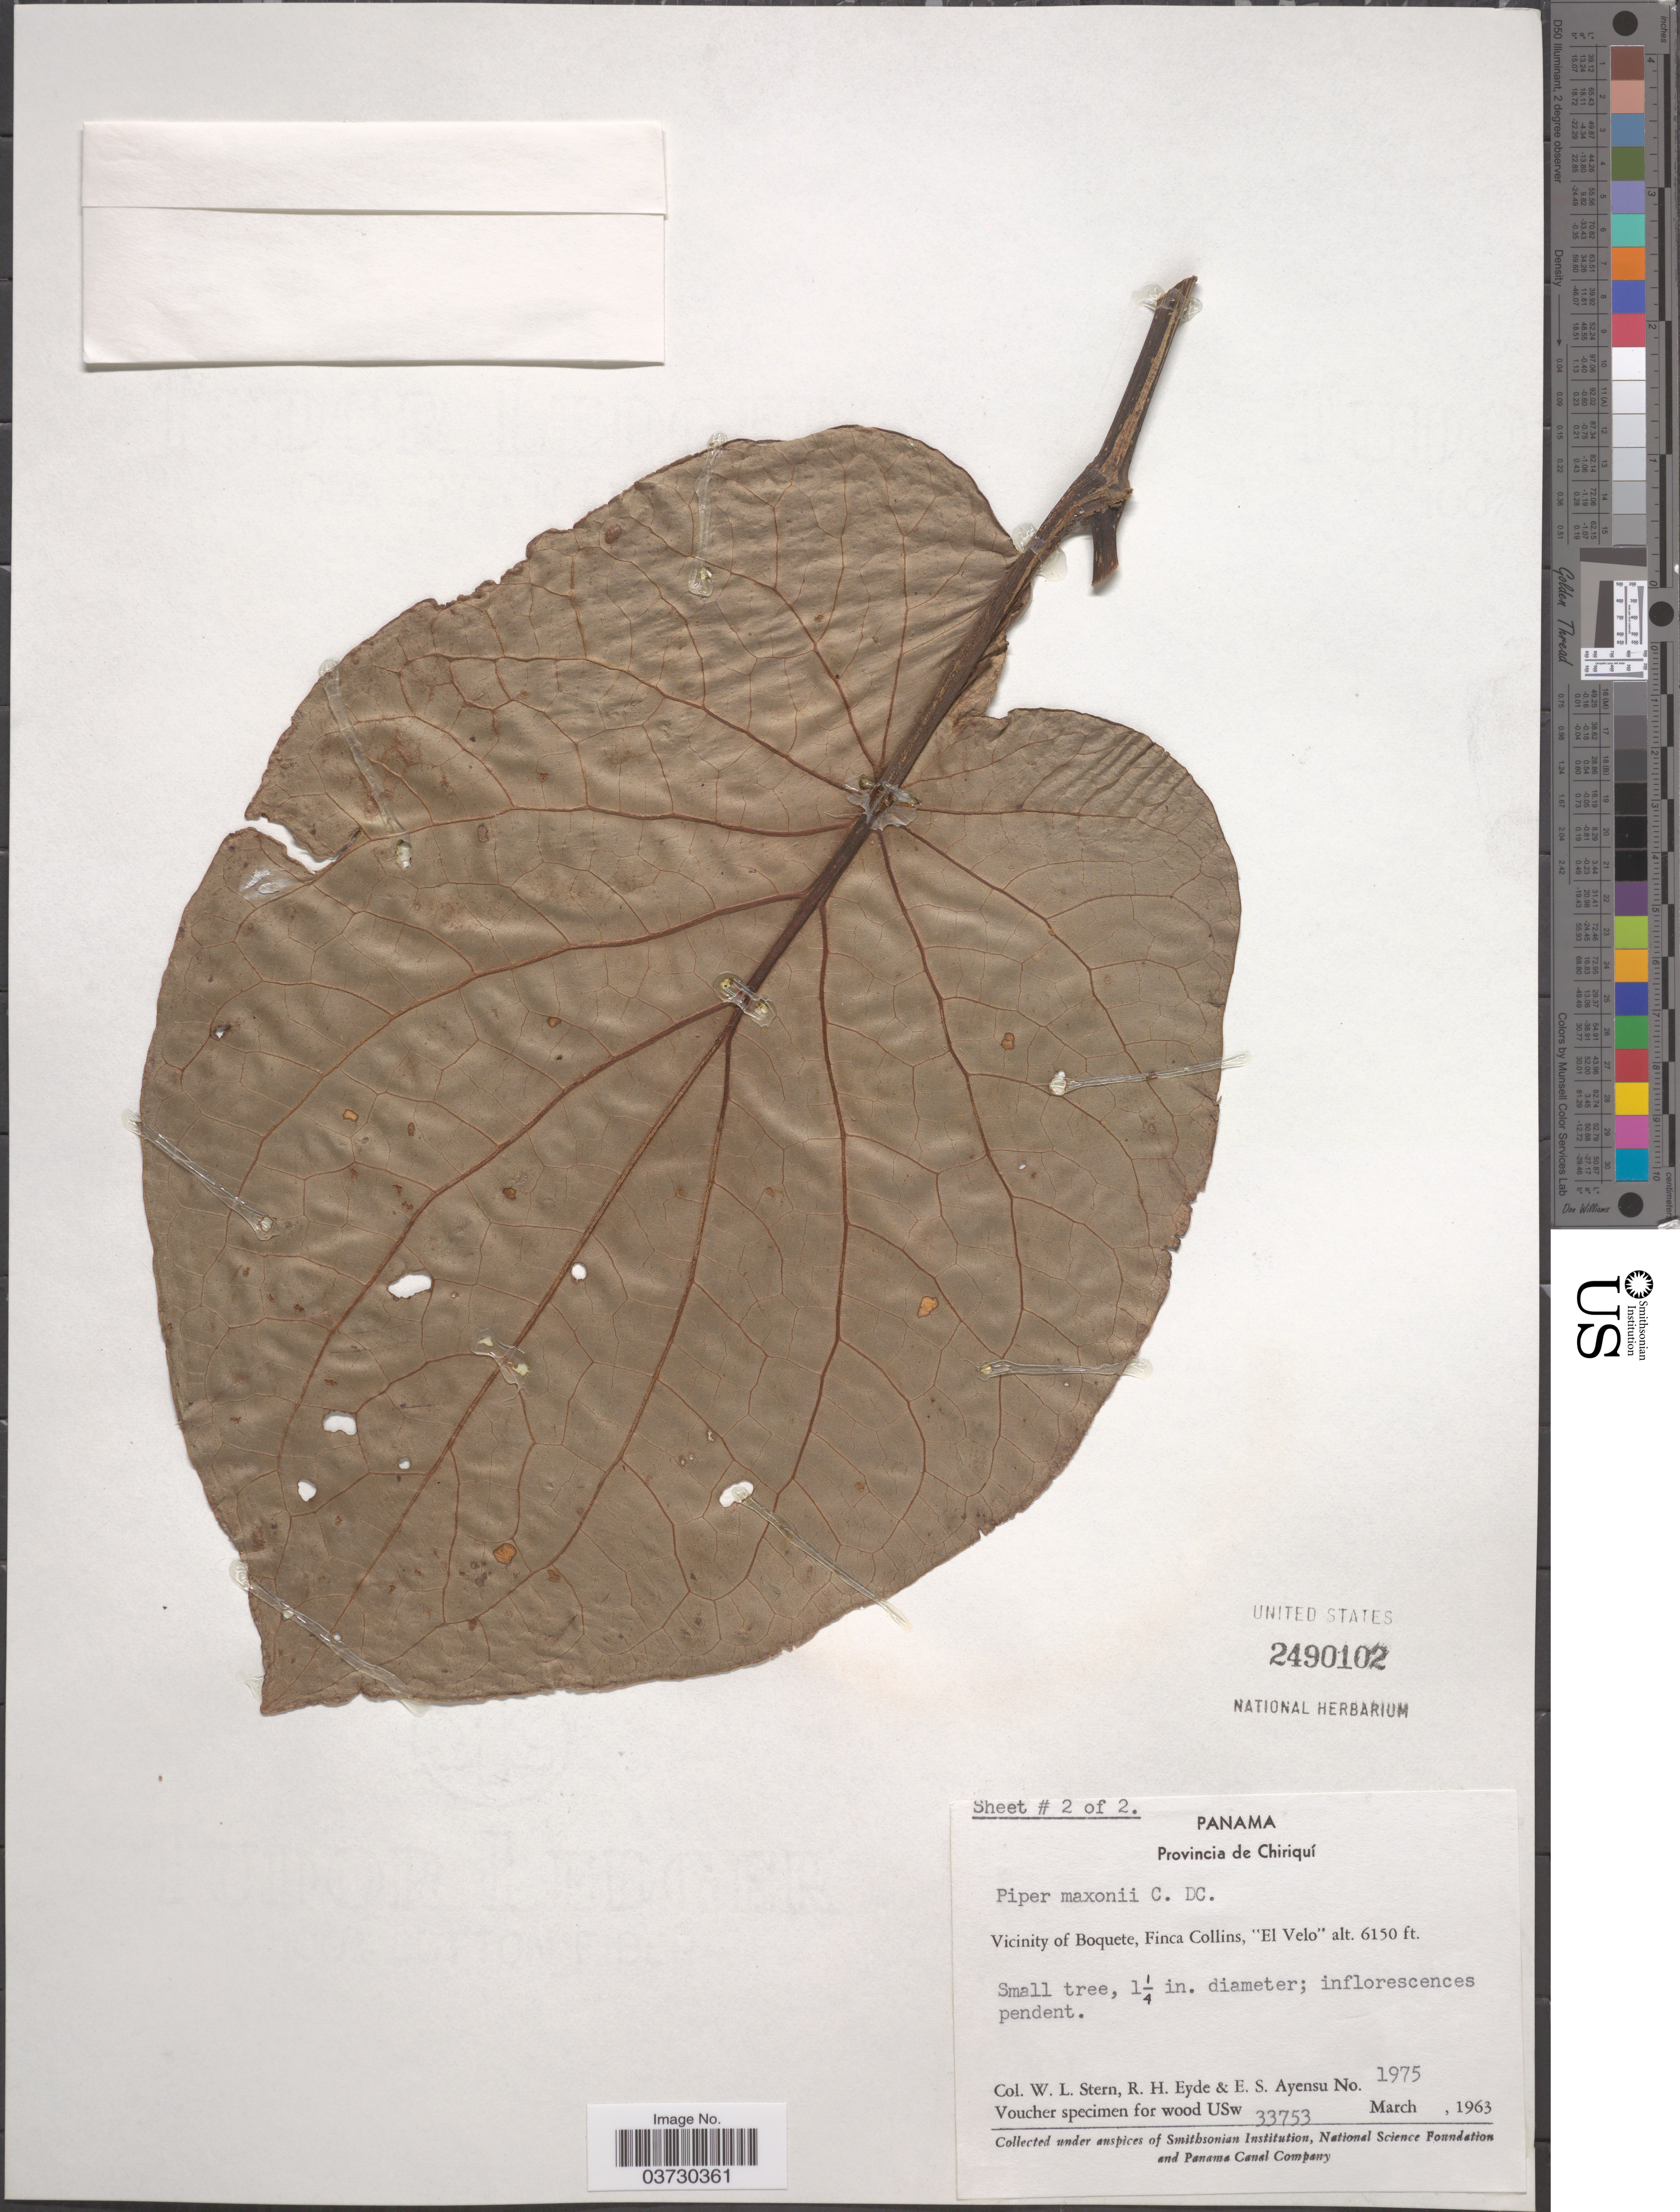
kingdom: Plantae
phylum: Tracheophyta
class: Magnoliopsida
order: Piperales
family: Piperaceae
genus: Piper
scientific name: Piper maxonii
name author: C. DC.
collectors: W. L. Stern, R. H. Eyde & E. S. Ayensu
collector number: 1975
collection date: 1963-03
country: Panama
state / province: Chiriqui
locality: Vicinity of Boquete, Finca Collins, 'El Velo'.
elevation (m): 1875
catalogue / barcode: US 2490102